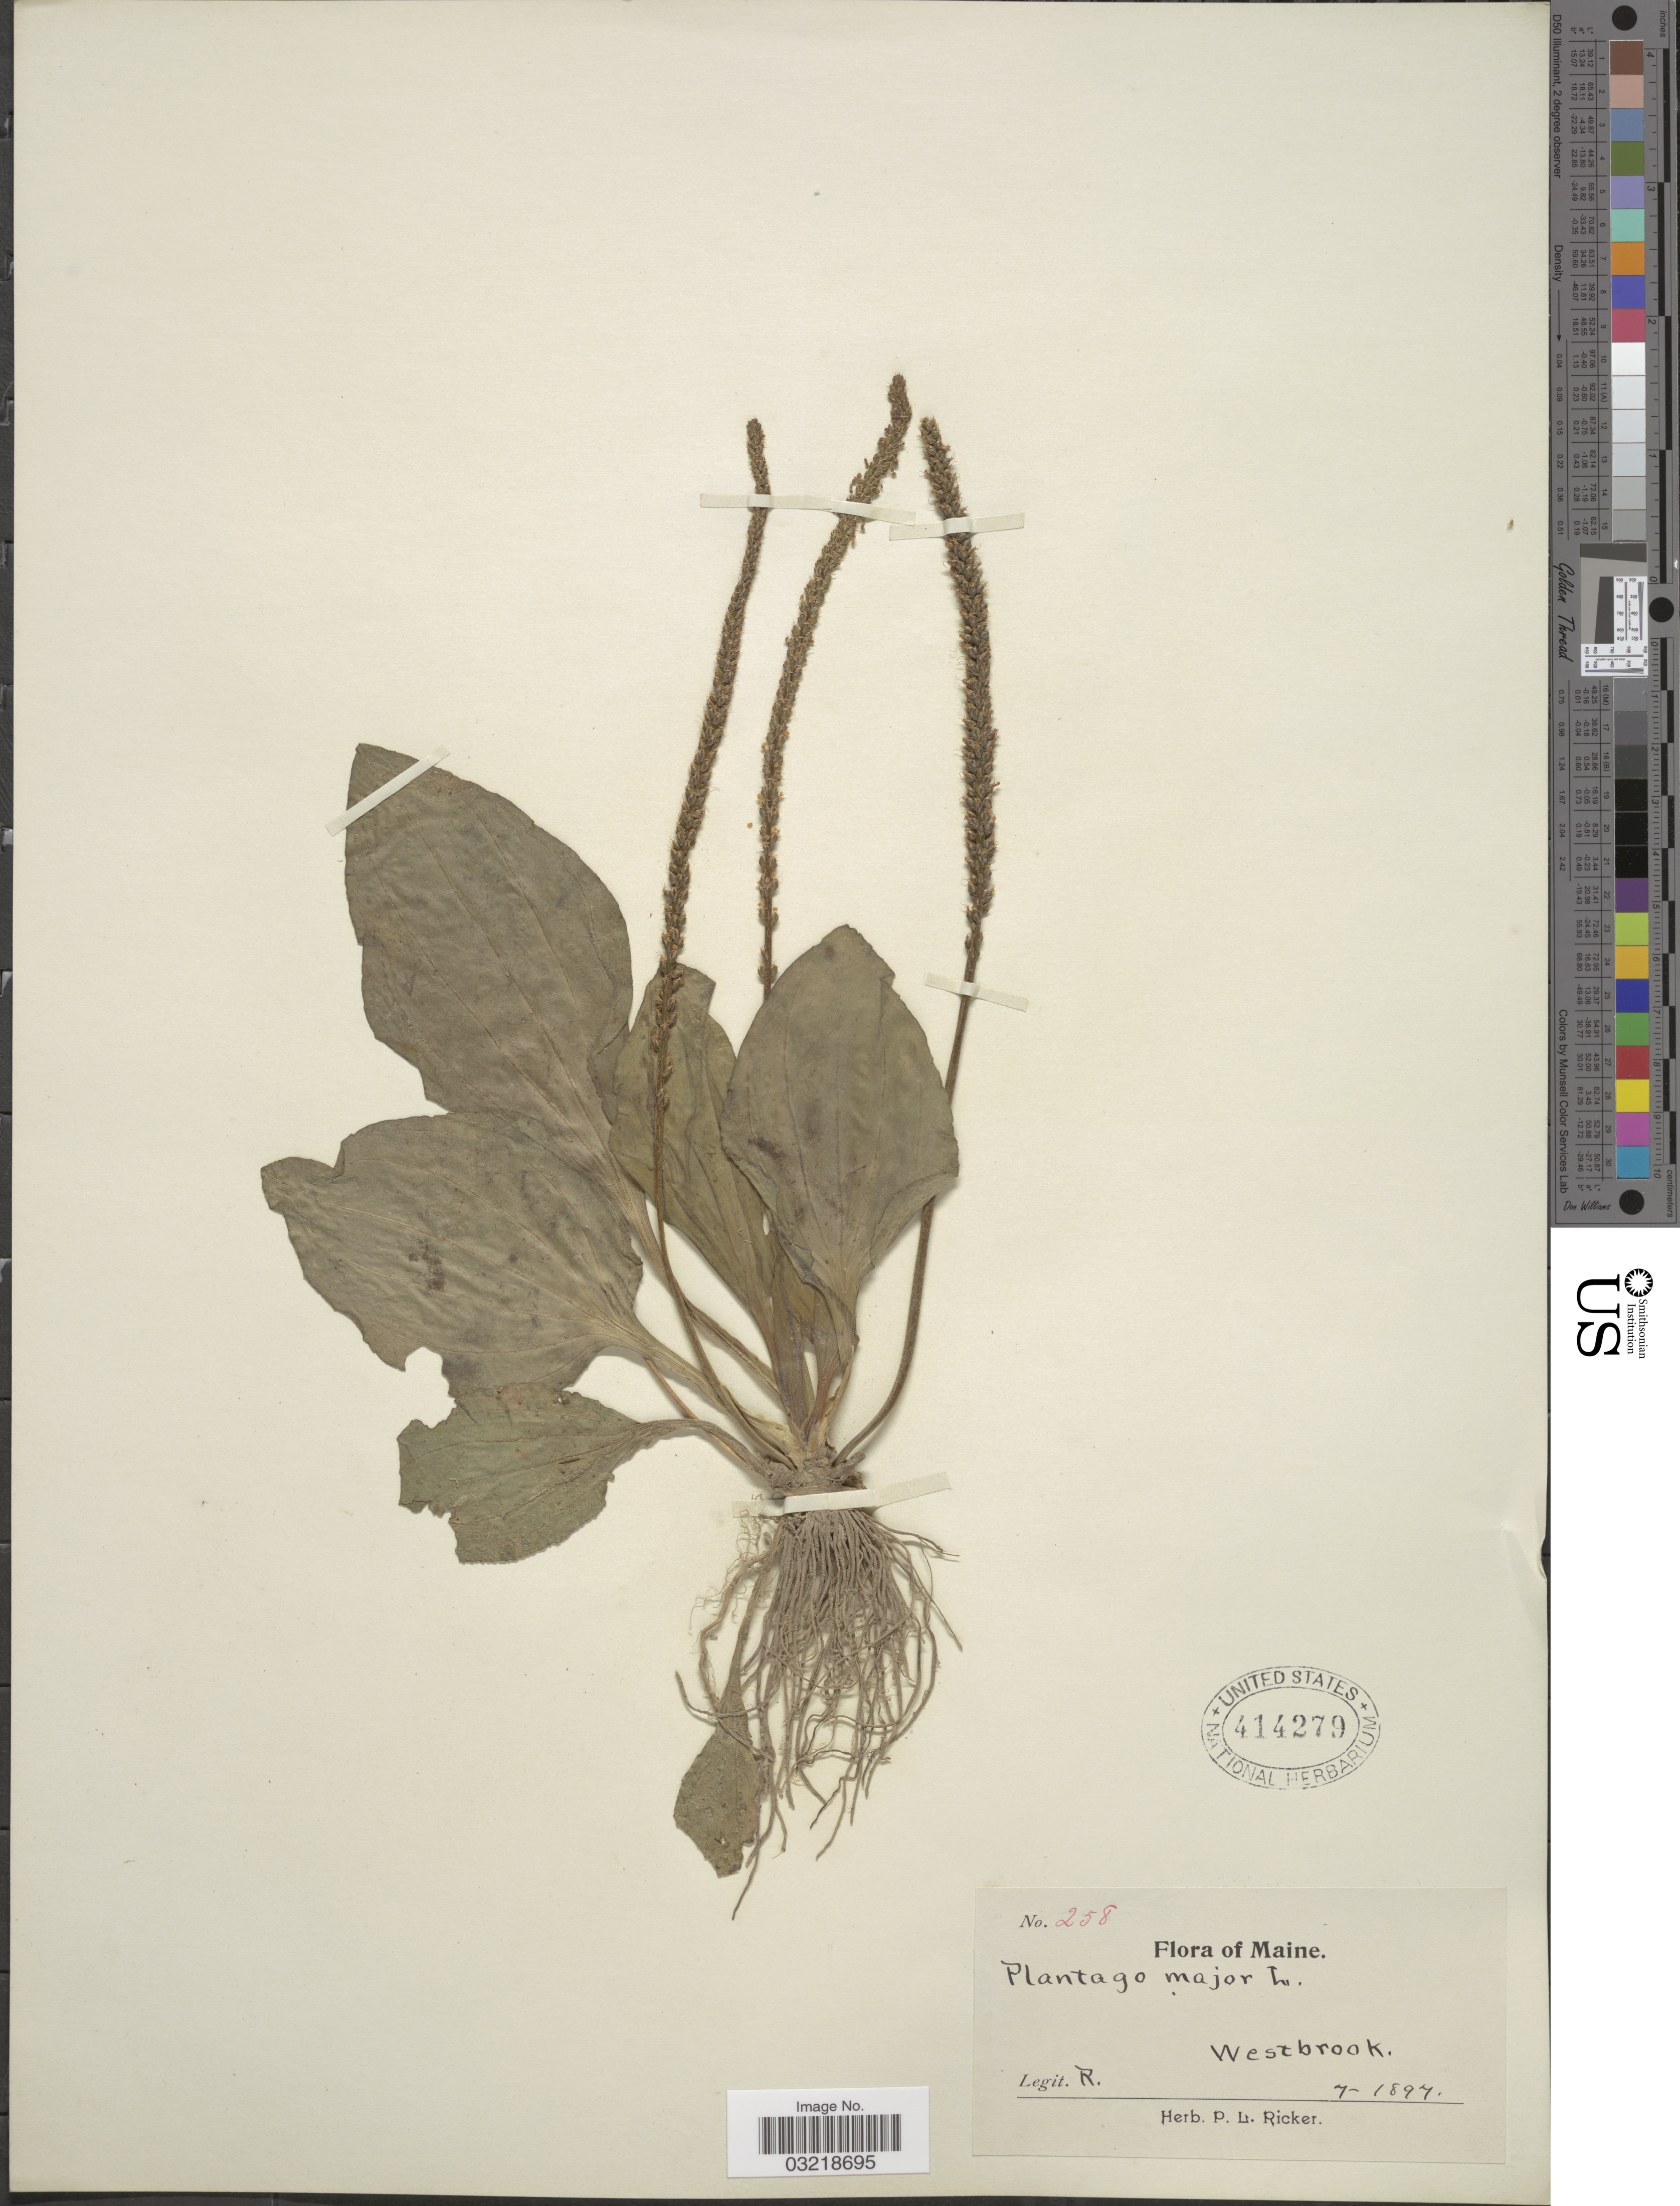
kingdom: Plantae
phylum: Tracheophyta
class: Magnoliopsida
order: Lamiales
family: Plantaginaceae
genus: Plantago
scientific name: Plantago major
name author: L.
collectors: P. Ricker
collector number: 258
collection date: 1897-07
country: United States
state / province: Maine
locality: Westbrook.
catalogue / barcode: US 414279